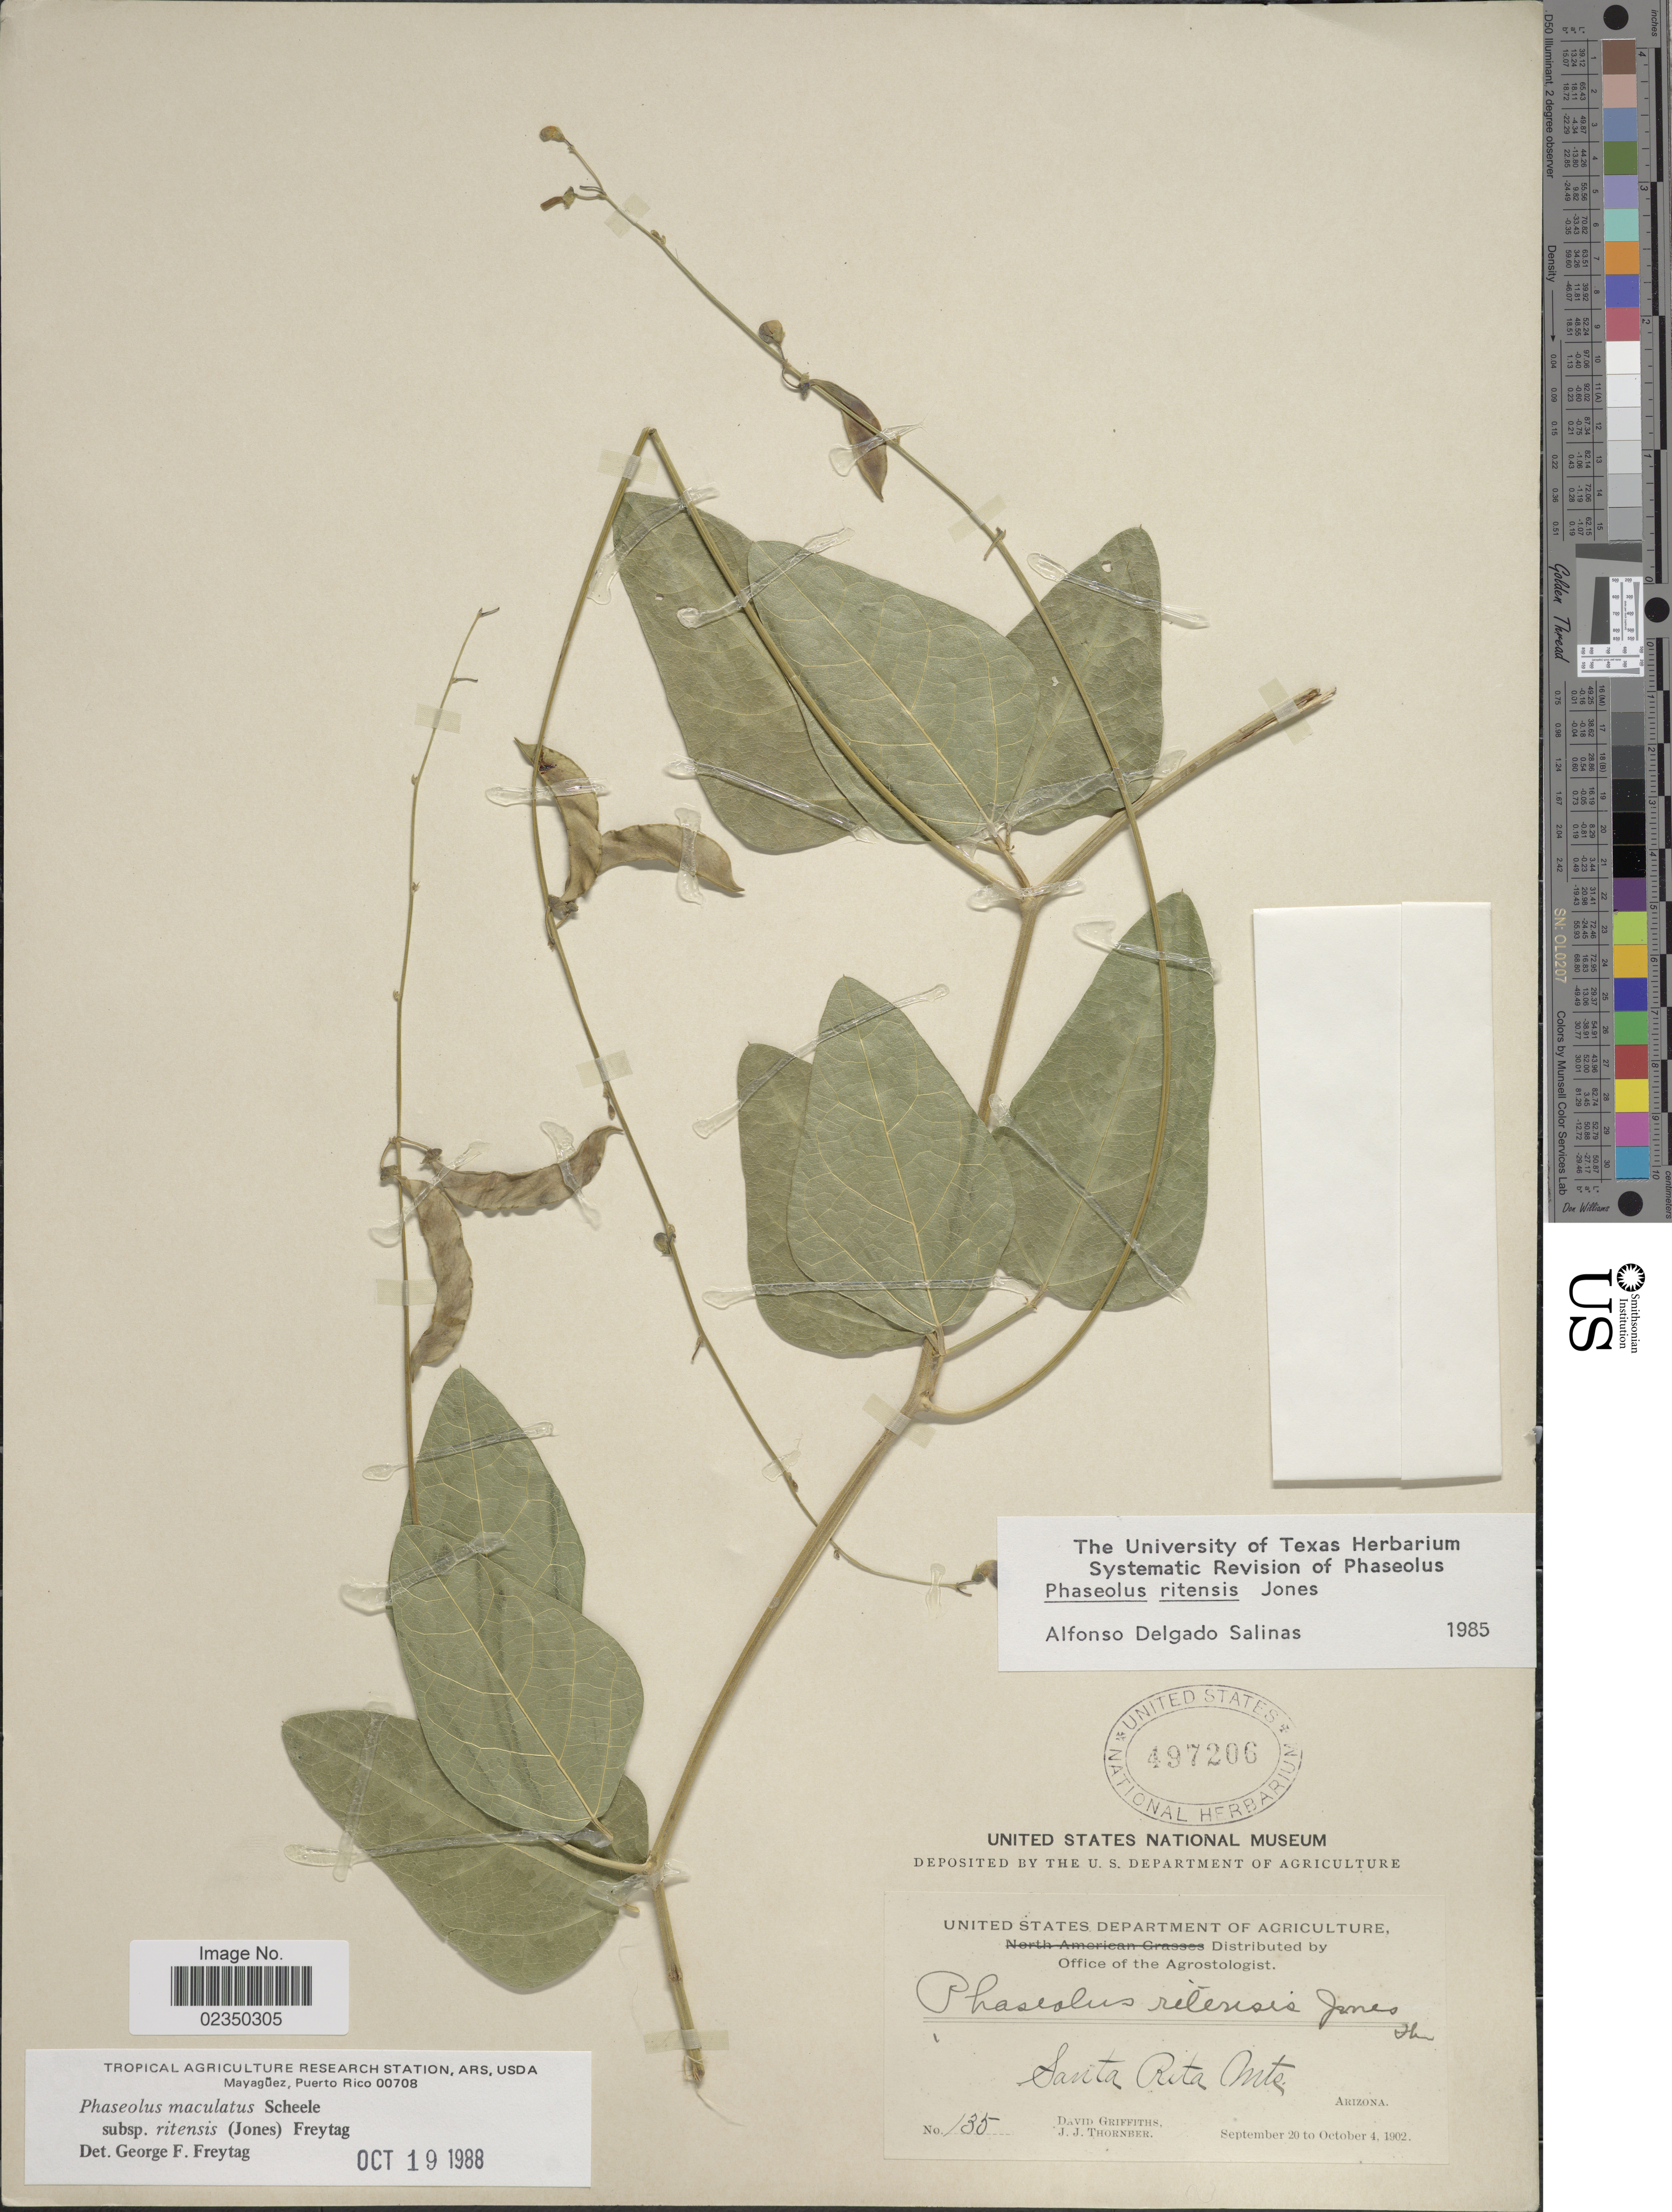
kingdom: Plantae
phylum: Tracheophyta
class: Magnoliopsida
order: Fabales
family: Fabaceae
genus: Phaseolus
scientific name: Phaseolus maculatus subsp. ritensis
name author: (M.E. Jones) Freytag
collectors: D. Griffiths & J. Thornber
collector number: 135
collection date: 1902-09-20/1902-10-04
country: United States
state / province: Arizona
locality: Santa Rita Mts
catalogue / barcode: US 497206